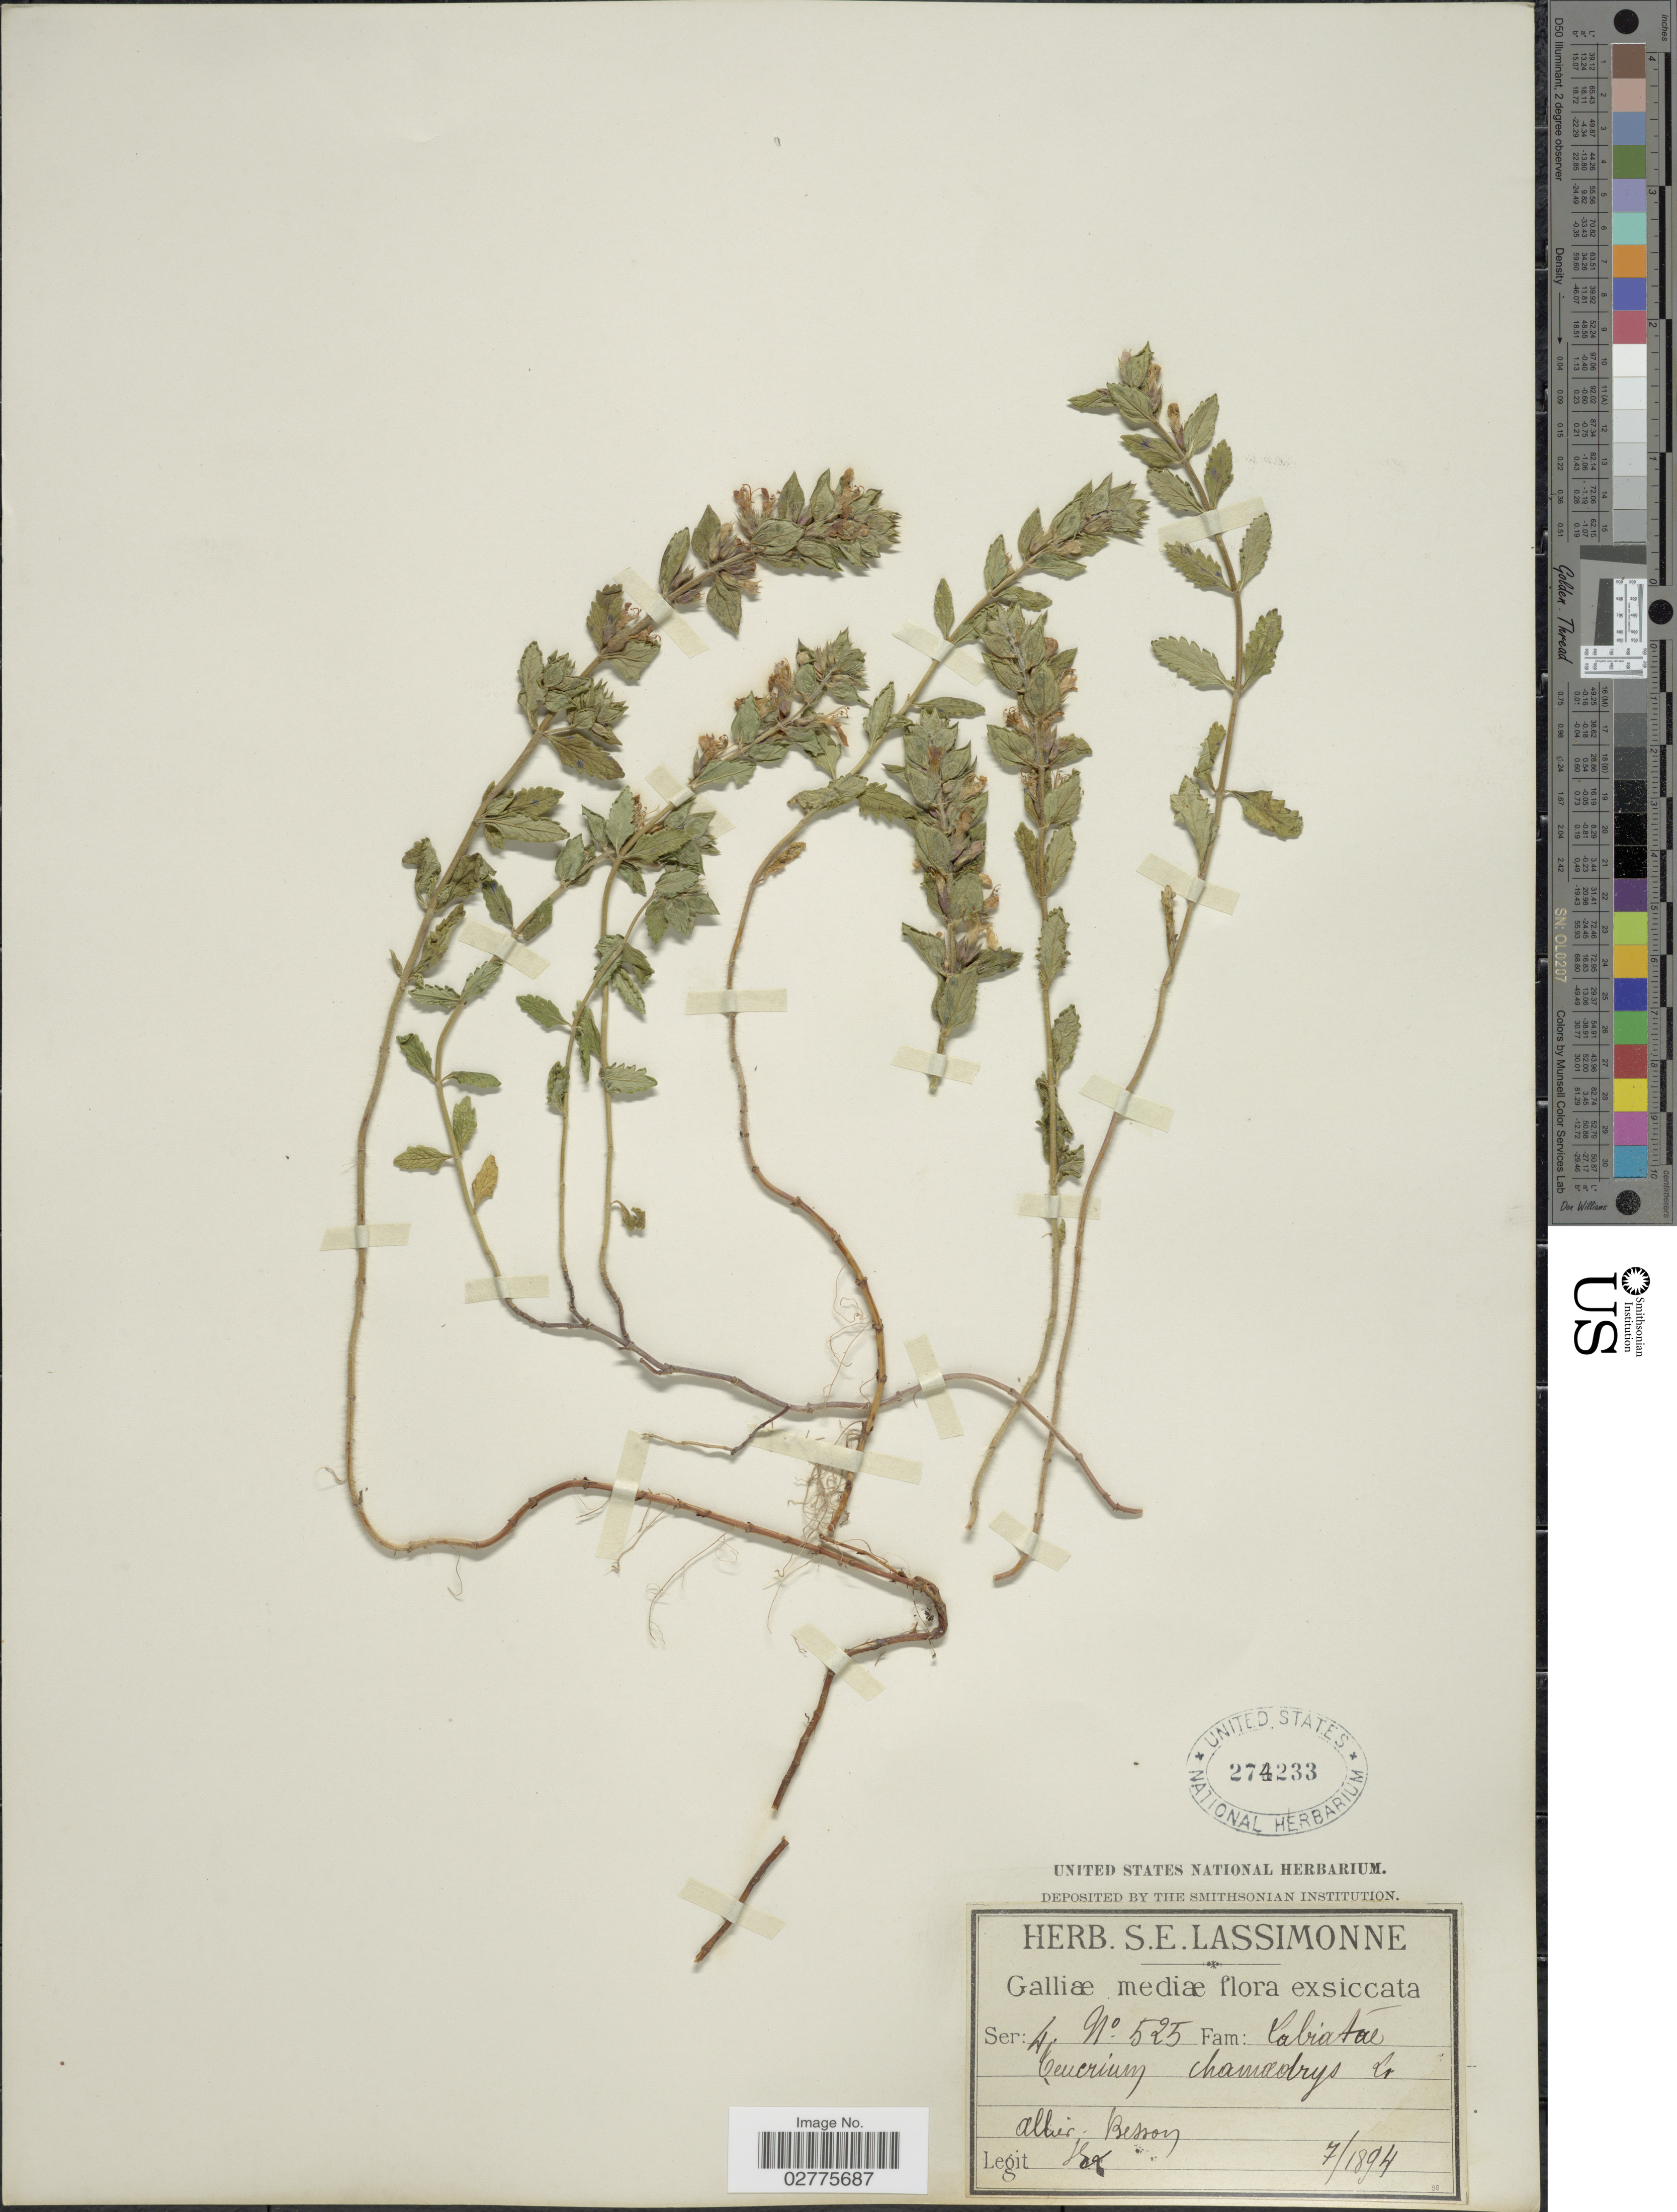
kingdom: Plantae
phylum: Tracheophyta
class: Magnoliopsida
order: Lamiales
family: Lamiaceae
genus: Teucrium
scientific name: Teucrium chamaedrys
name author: L.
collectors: S. Lassimonne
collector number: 525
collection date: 1894-07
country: France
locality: Galliæ mediæ, allier-Besson.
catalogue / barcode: US 274233